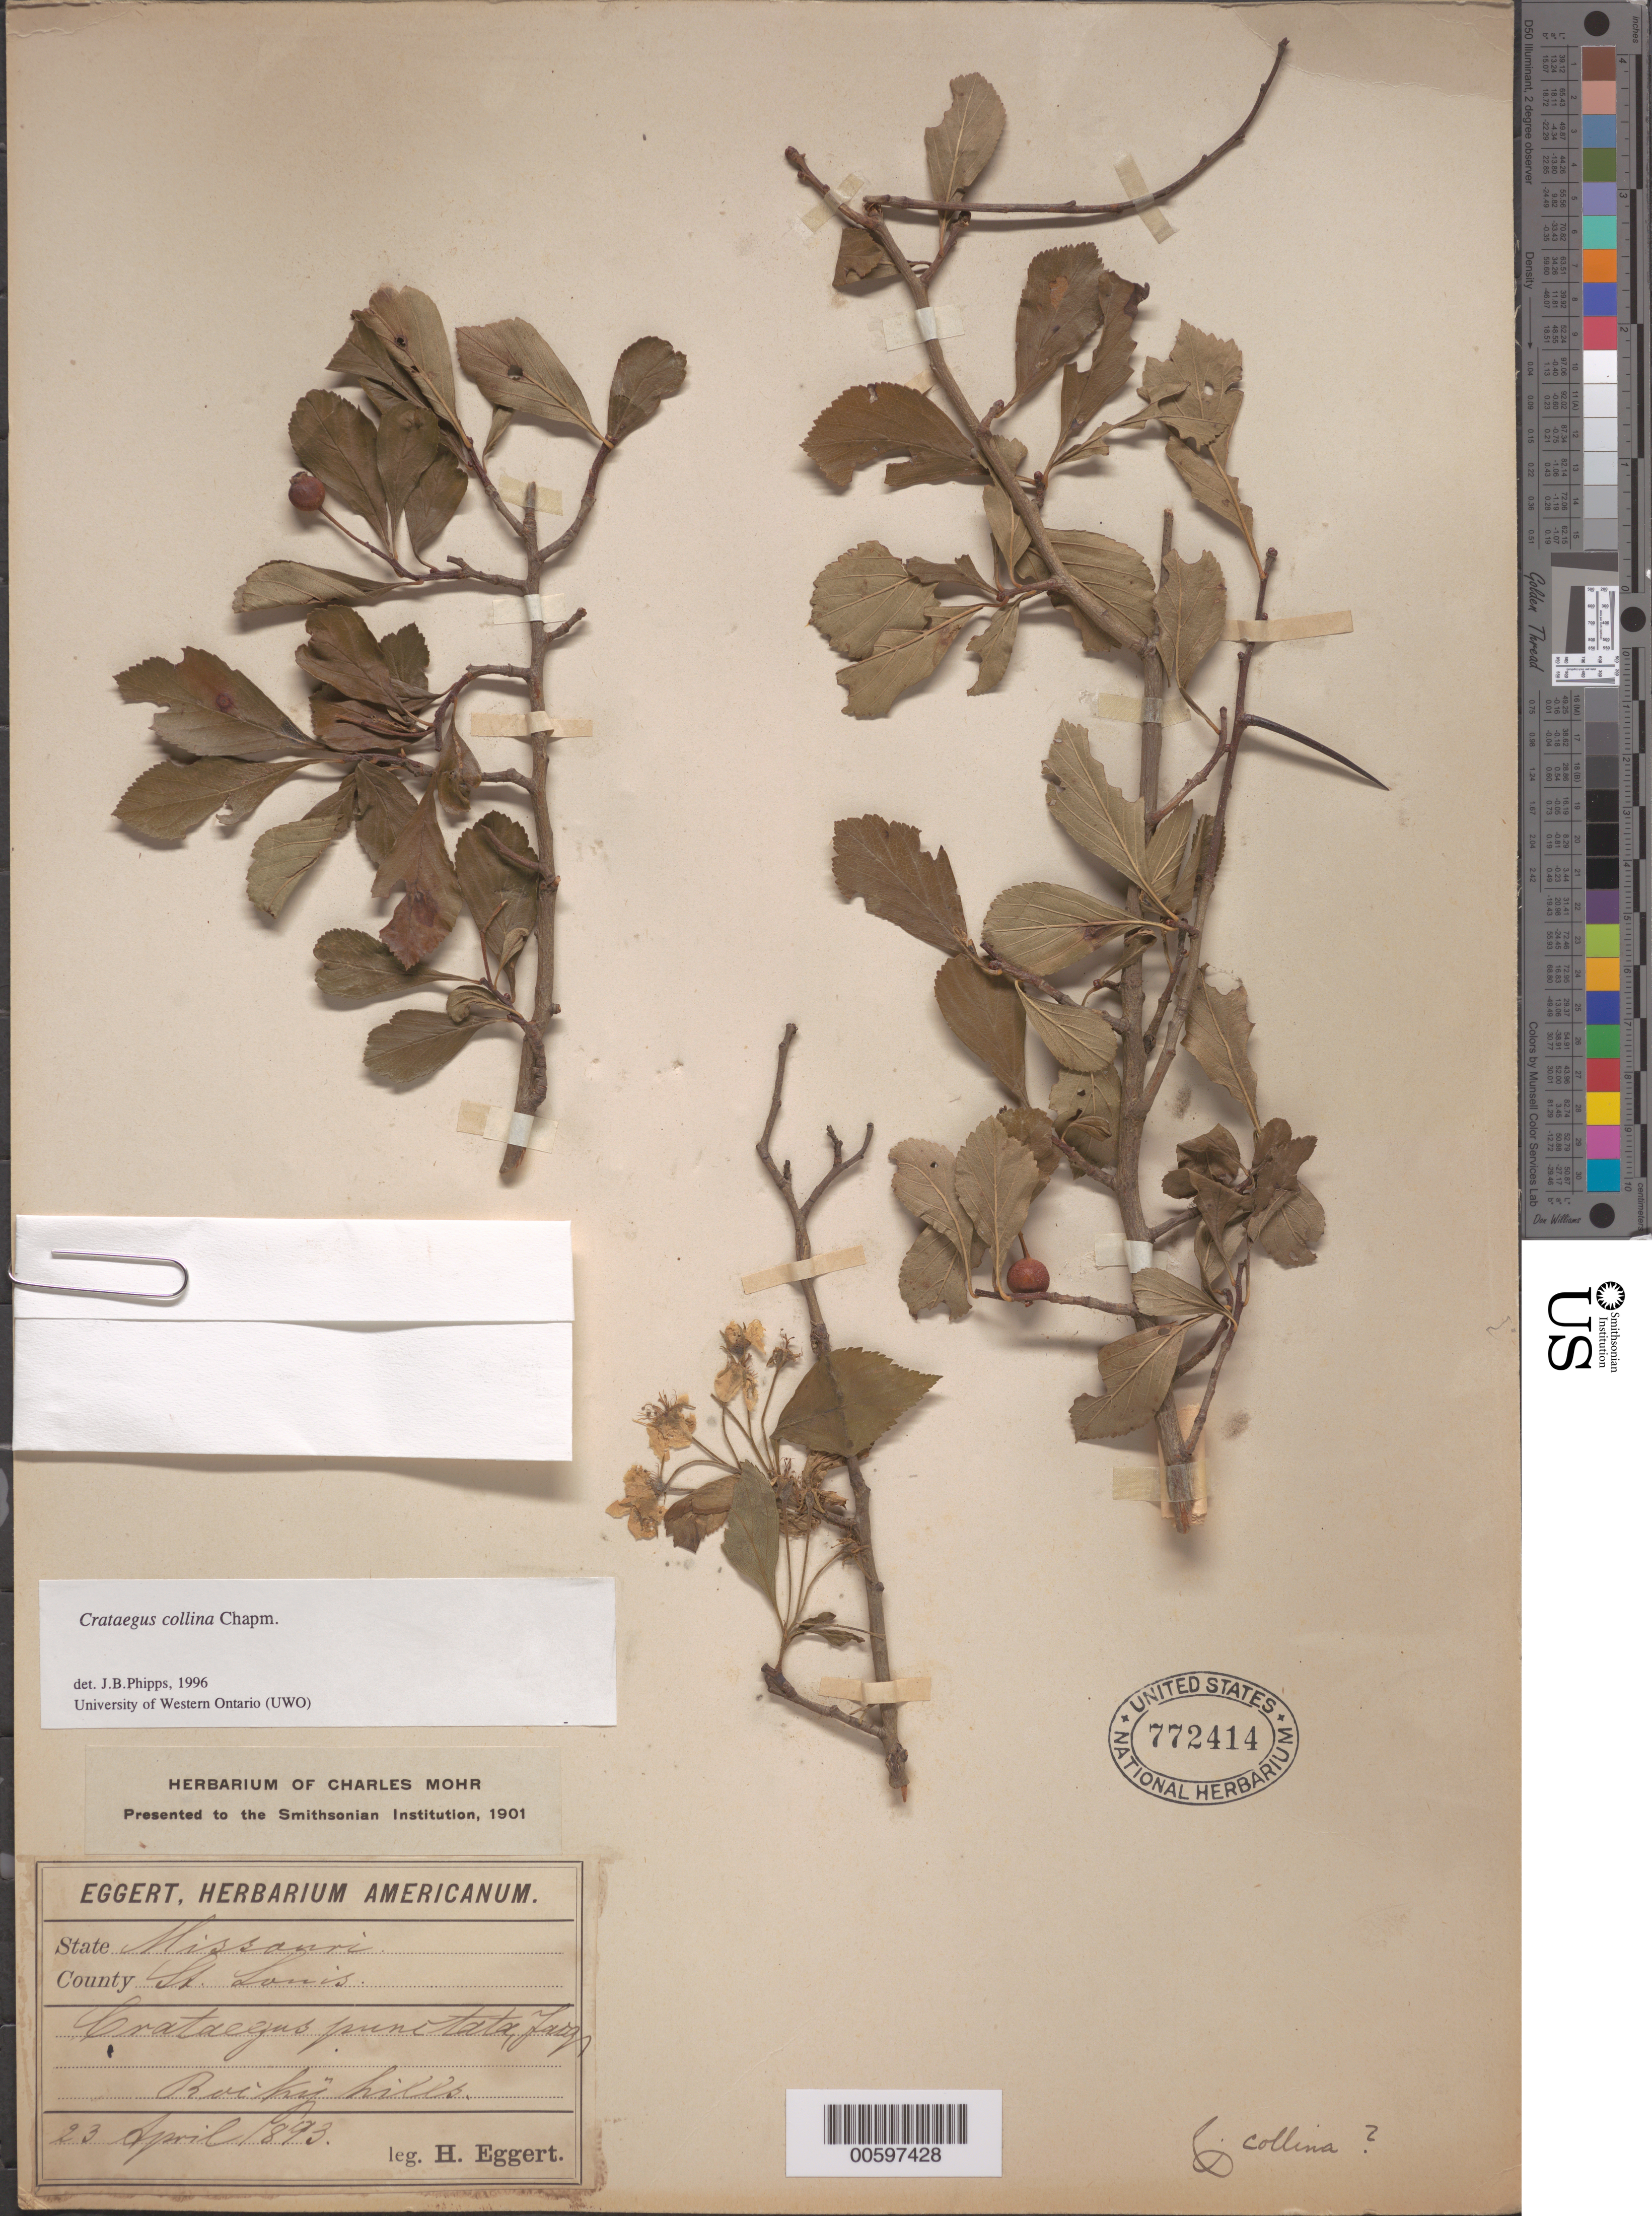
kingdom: Plantae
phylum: Tracheophyta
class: Magnoliopsida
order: Rosales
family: Rosaceae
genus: Crataegus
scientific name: Crataegus collina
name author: Chapm.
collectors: H. Eggert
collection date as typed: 23 Apr 1893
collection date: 1893-04-23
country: United States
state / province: Missouri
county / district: Saint Louis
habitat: rocky hills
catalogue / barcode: US 772414